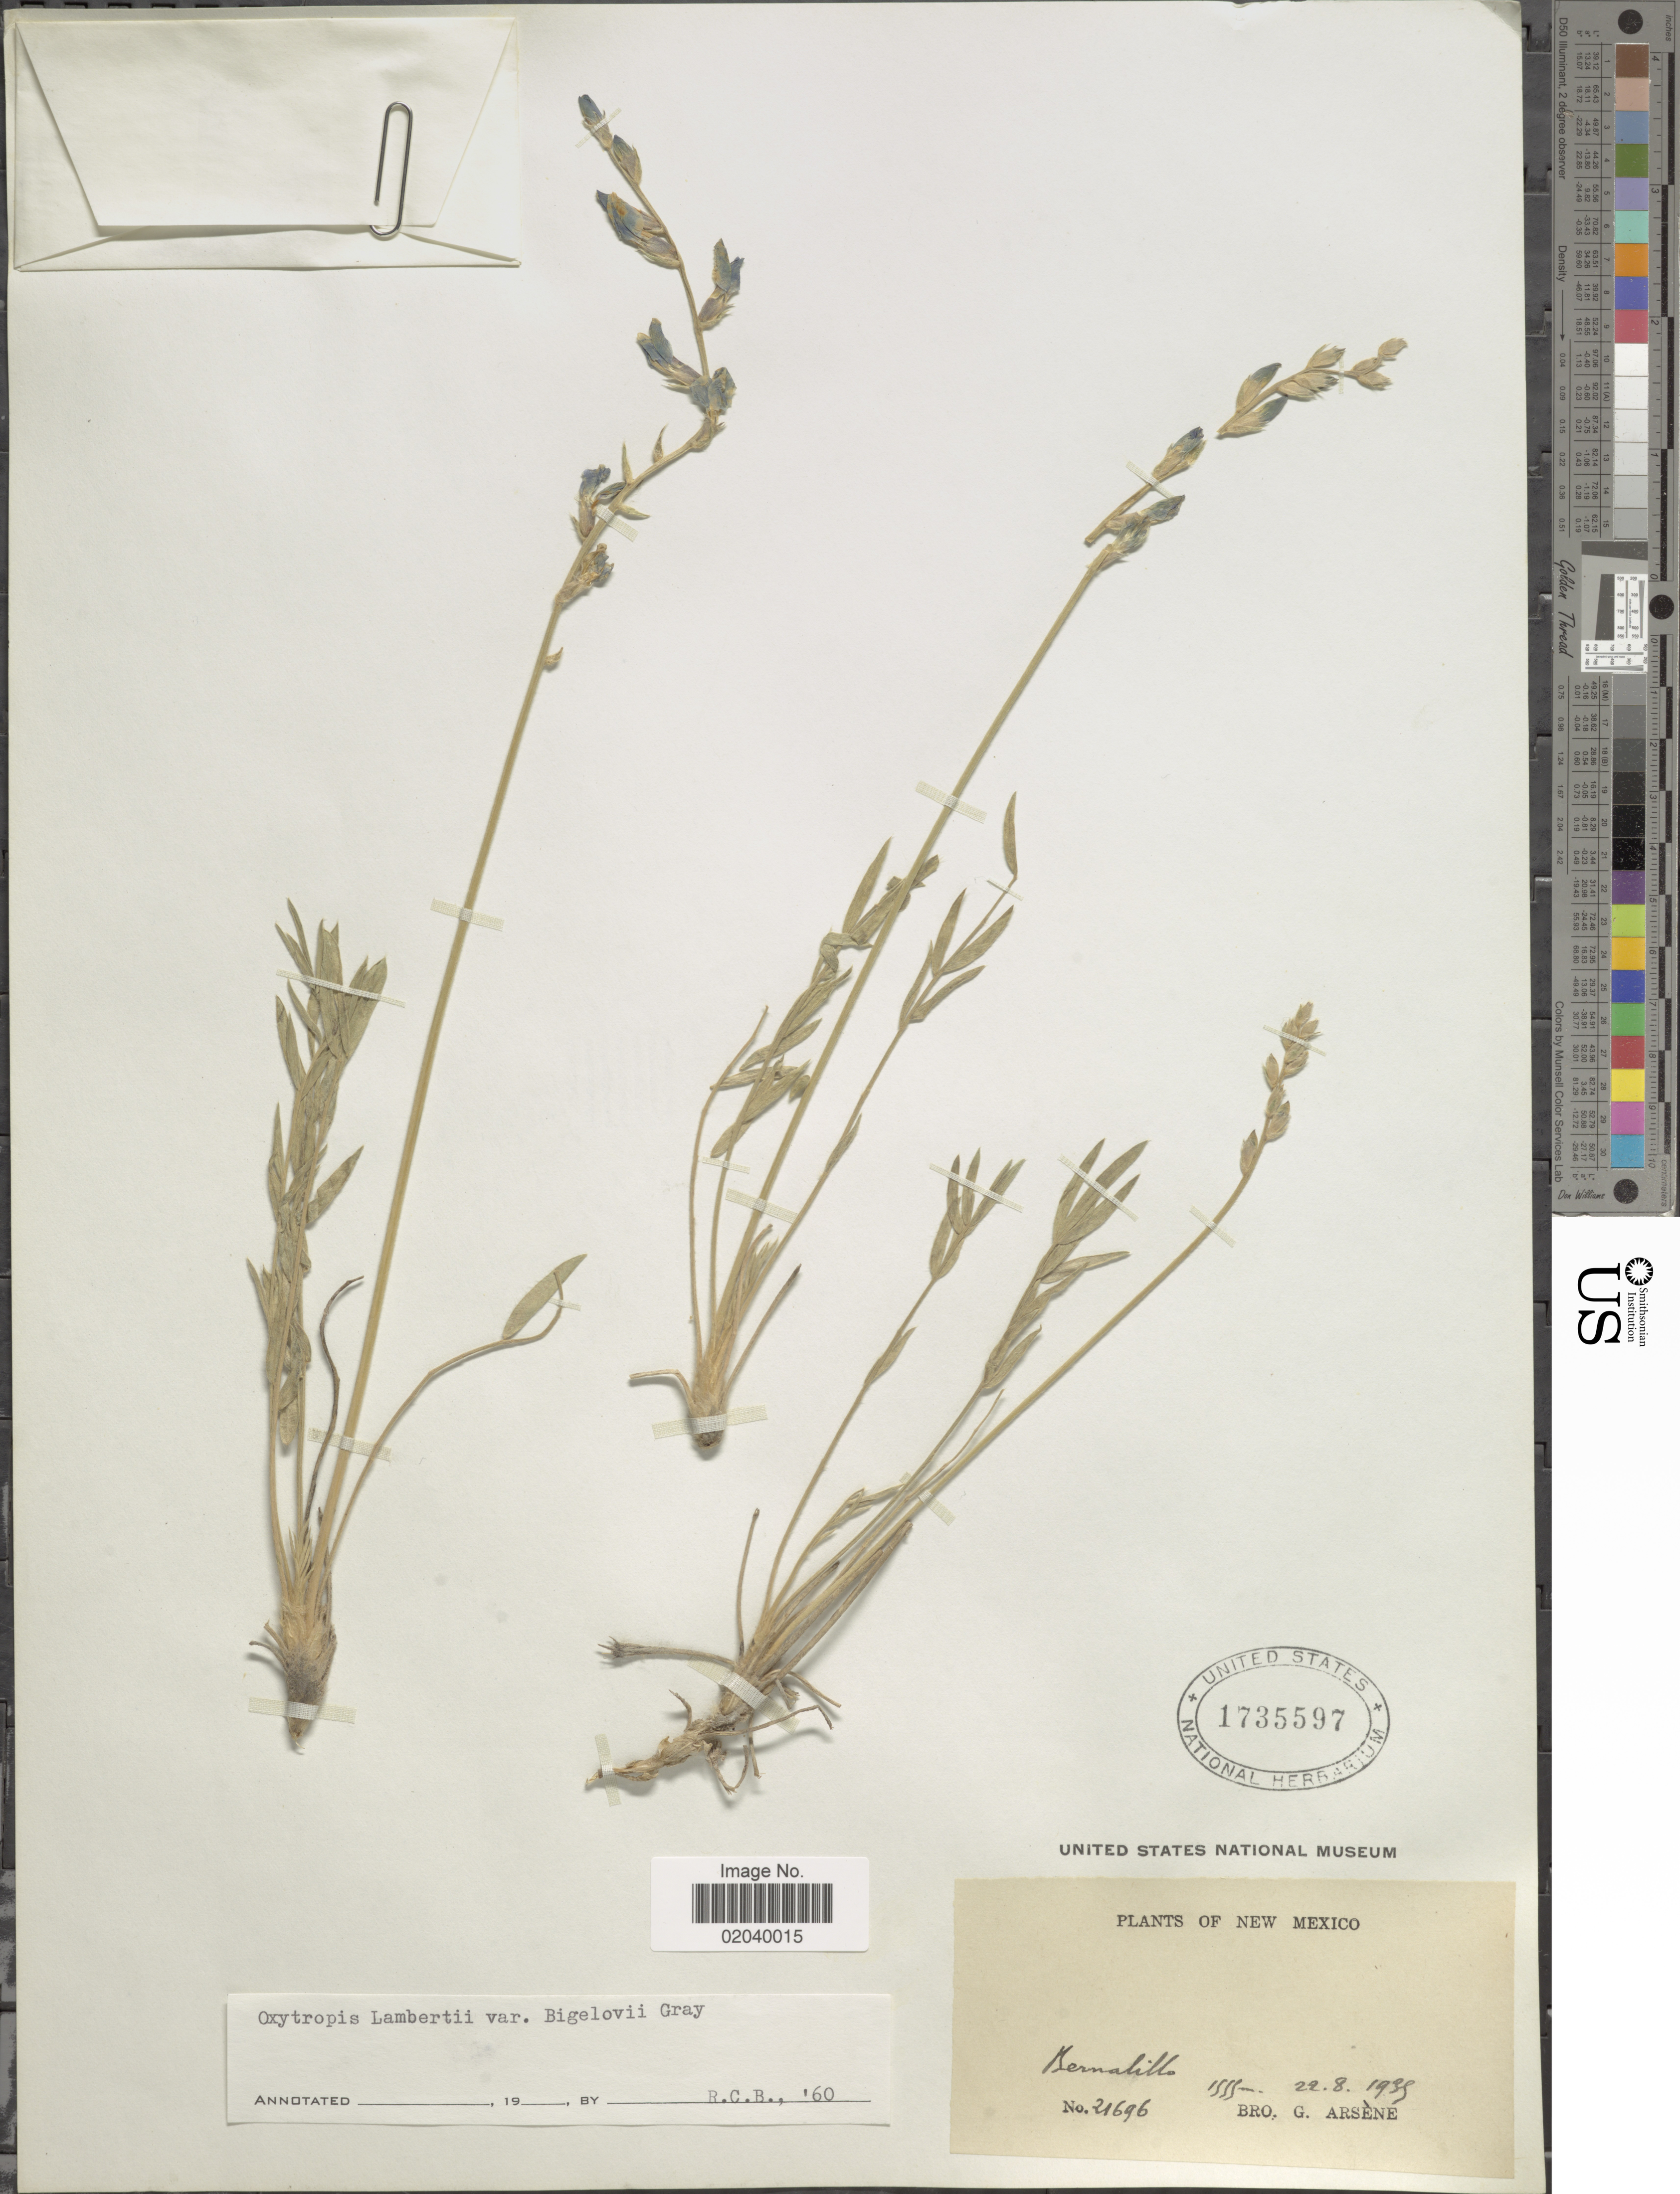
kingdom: Plantae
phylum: Tracheophyta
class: Magnoliopsida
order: Fabales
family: Fabaceae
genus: Oxytropis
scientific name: Oxytropis lambertii var. bigelovii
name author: A. Gray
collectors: Bro. G. Arsène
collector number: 21696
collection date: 1939-08-22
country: United States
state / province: New Mexico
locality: Bernalillo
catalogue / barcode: US 1735597